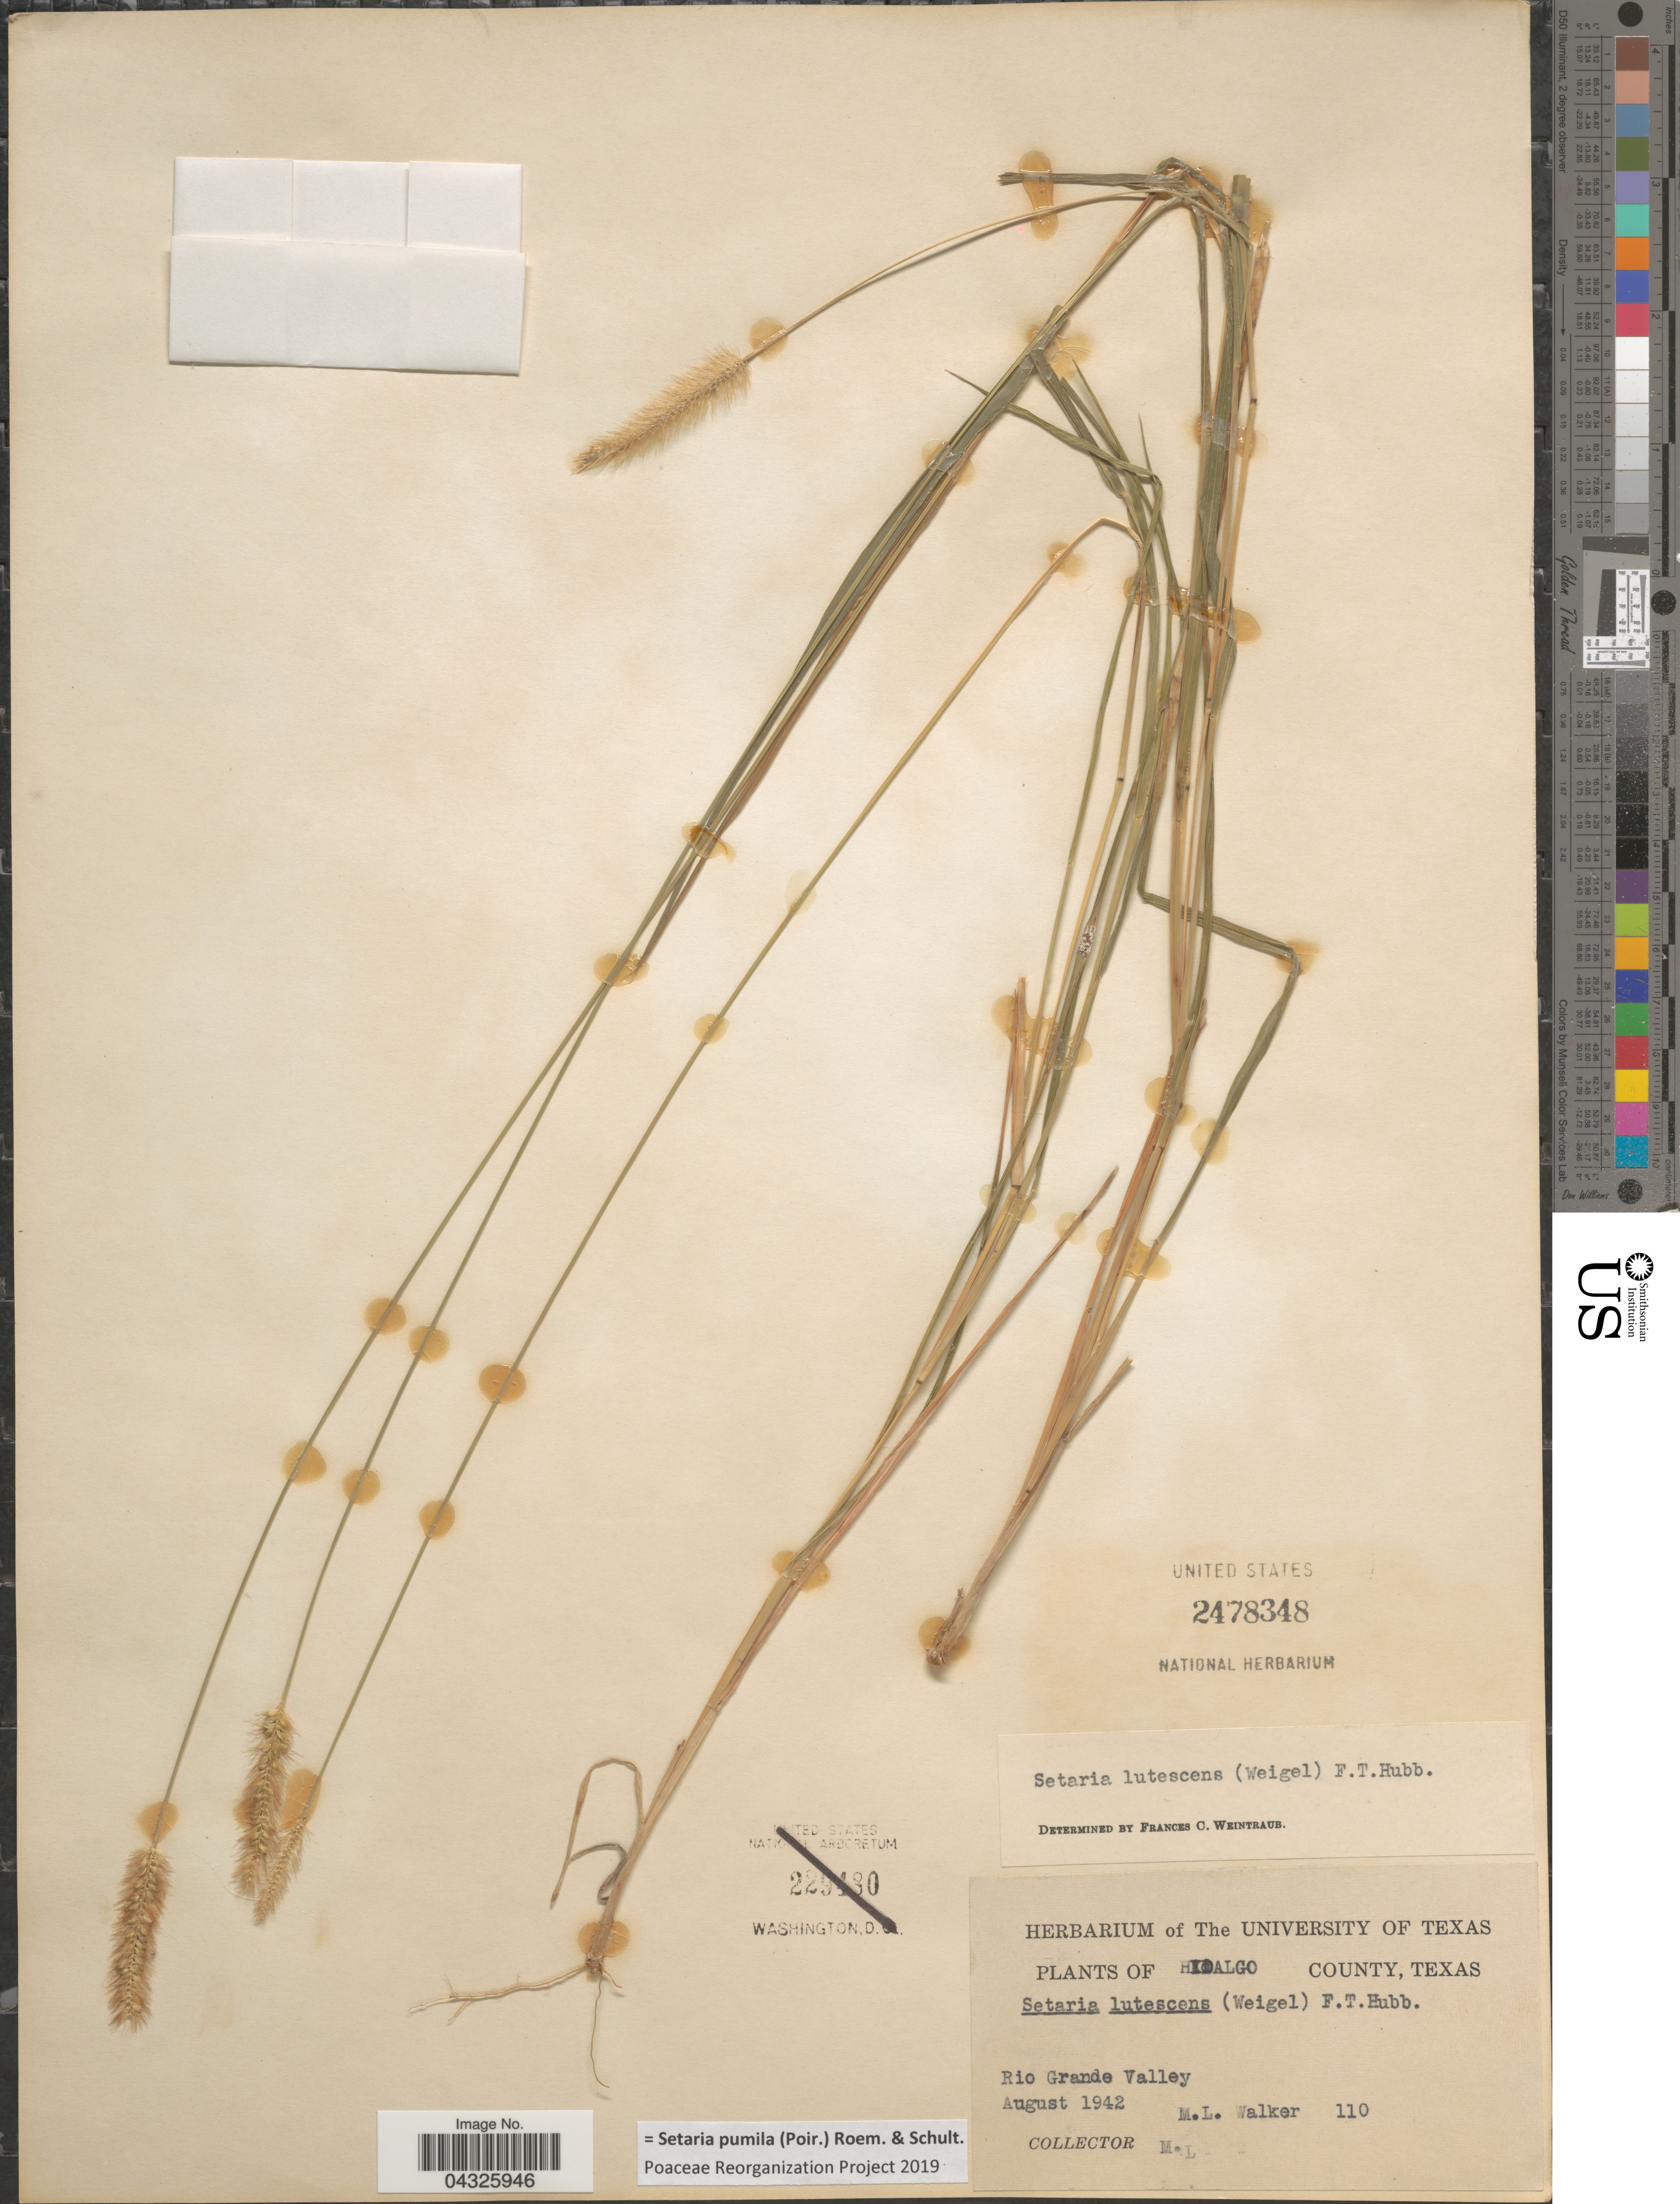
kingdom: Plantae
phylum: Tracheophyta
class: Liliopsida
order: Poales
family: Poaceae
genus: Setaria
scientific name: Setaria pumila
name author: (Poir.) Roem. & Schult.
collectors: M. Walker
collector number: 110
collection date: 1942-08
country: United States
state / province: Texas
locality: Hidalgo County. Rio Grande Valley.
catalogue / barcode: US 2478348